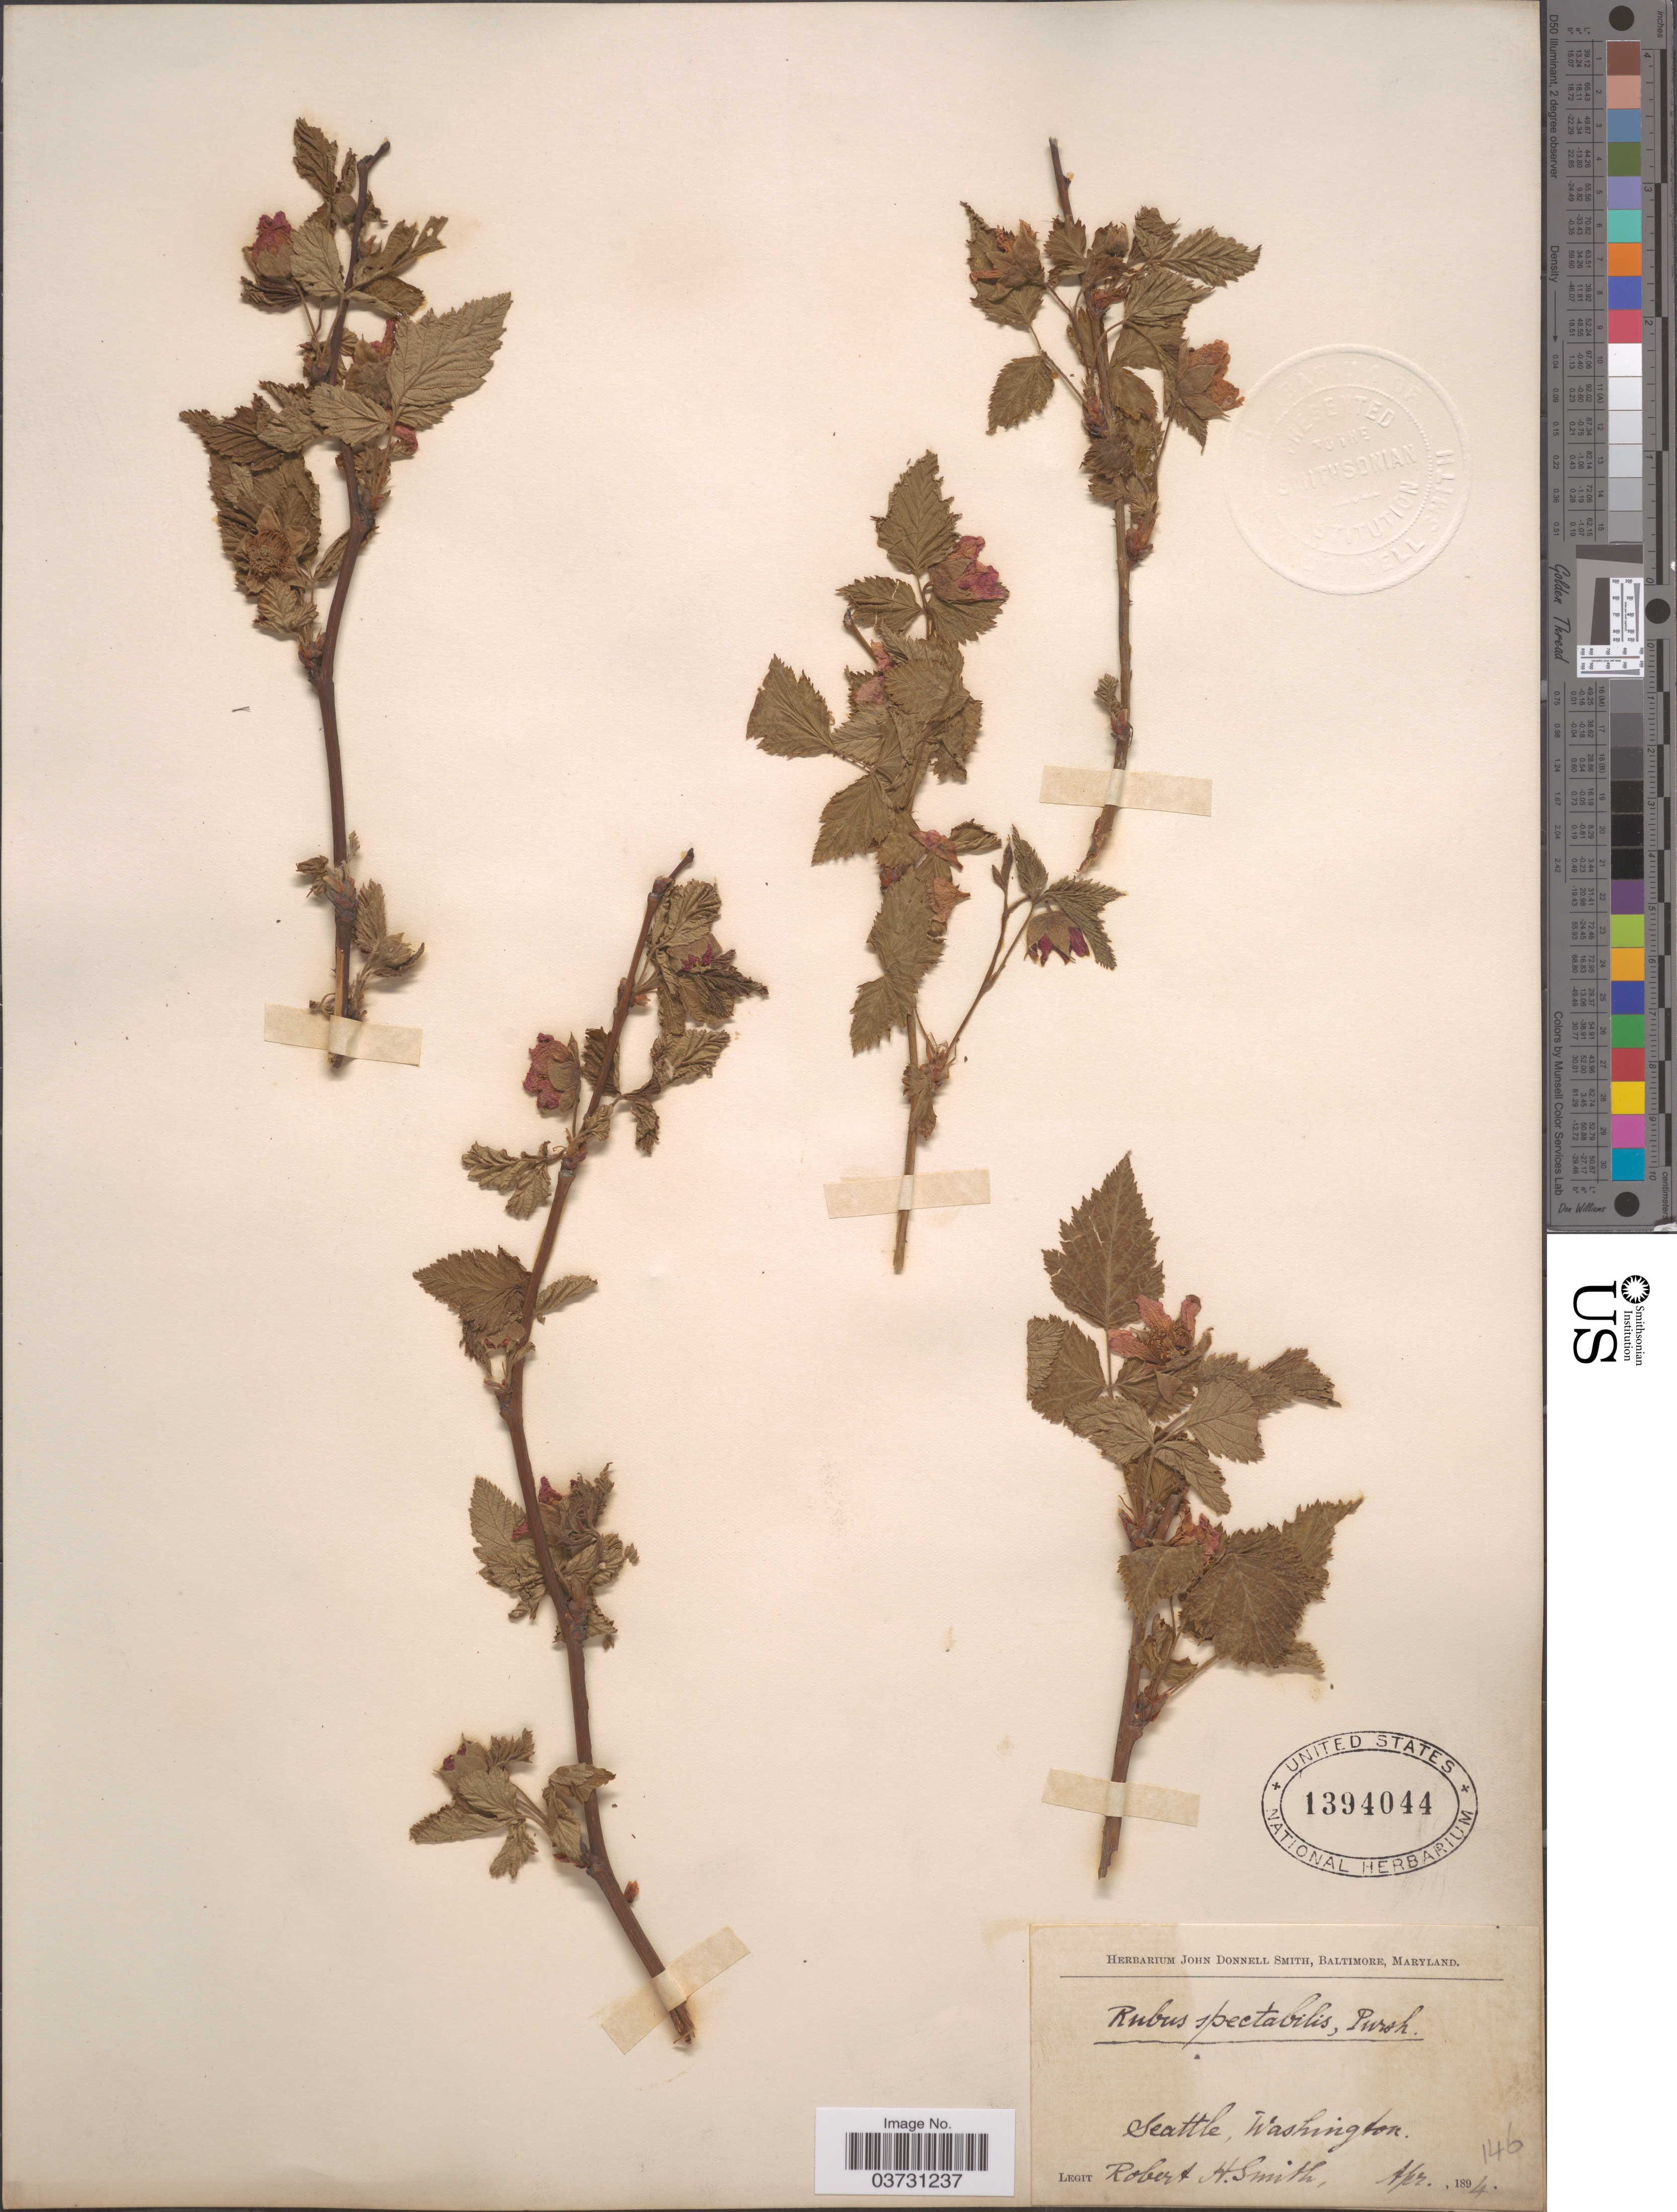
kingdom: Plantae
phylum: Tracheophyta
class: Magnoliopsida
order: Rosales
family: Rosaceae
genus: Rubus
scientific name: Rubus spectabilis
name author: Pursh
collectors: R. H. Smith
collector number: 146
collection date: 1894-04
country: United States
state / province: Washington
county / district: King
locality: Seattle.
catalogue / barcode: US 1394044